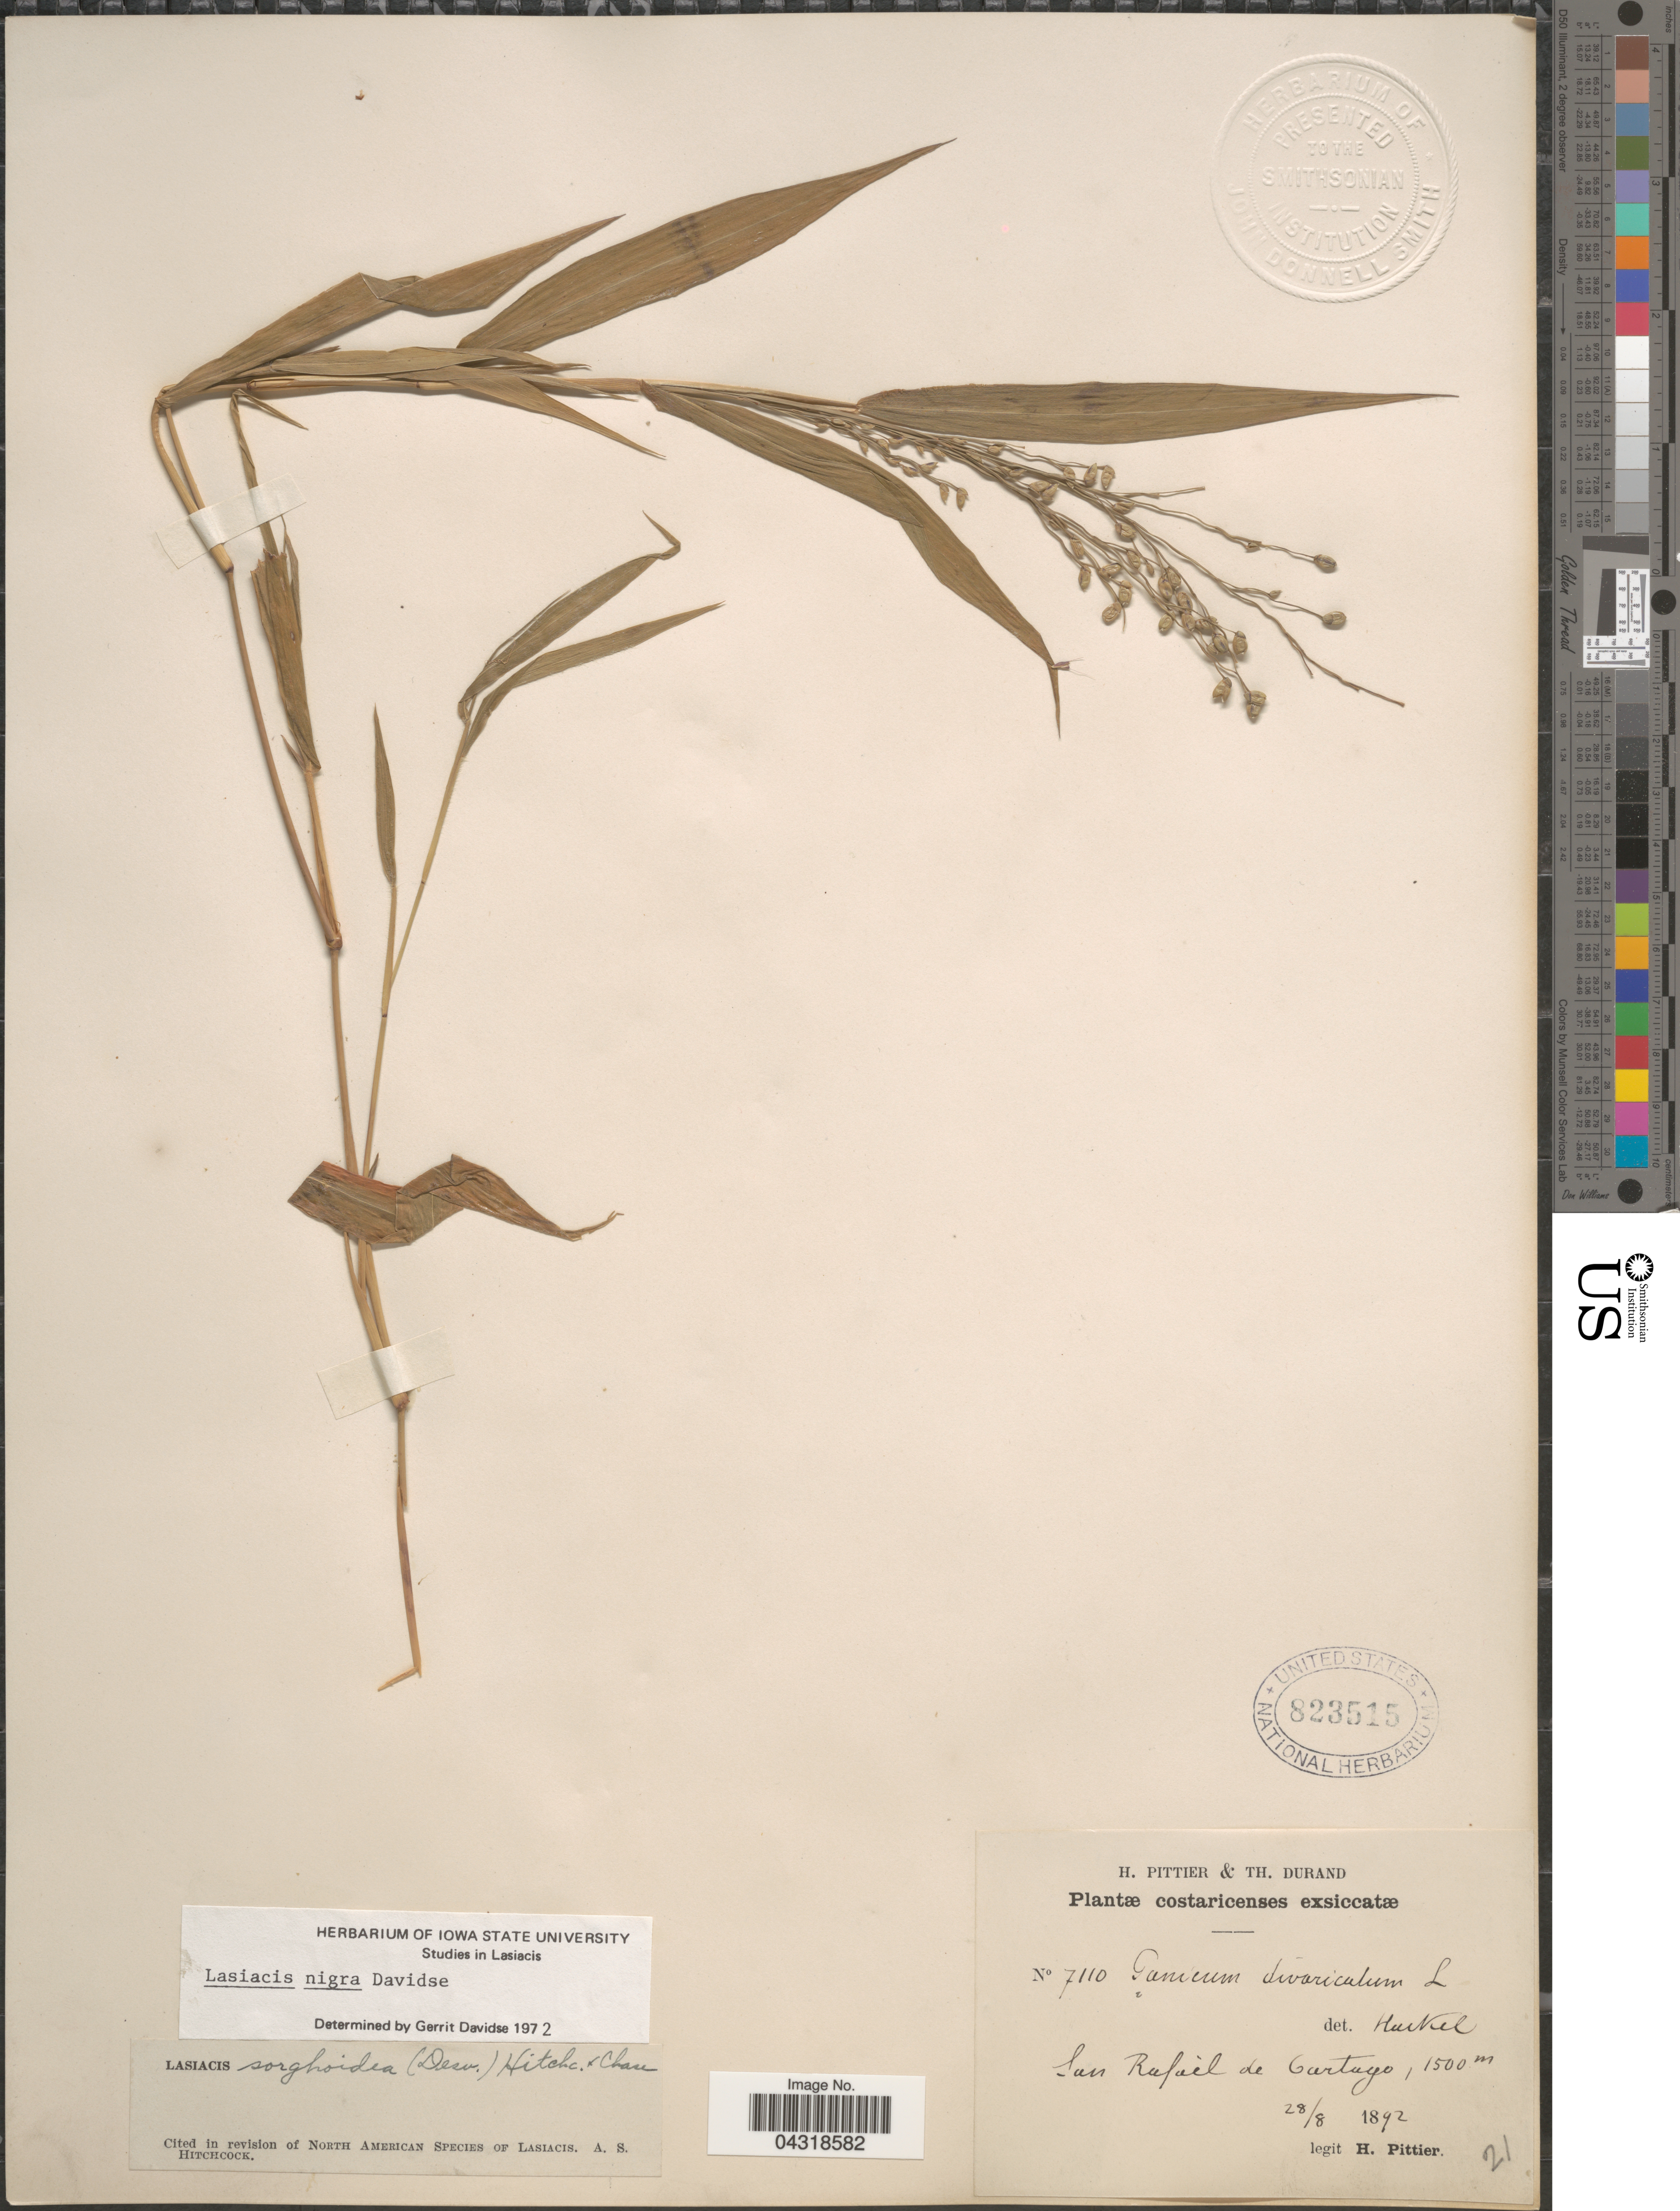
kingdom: Plantae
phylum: Tracheophyta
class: Liliopsida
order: Poales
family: Poaceae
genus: Lasiacis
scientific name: Lasiacis nigra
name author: Davidse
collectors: H. F. Pittier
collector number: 7110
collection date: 1892-08-28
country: Costa Rica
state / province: Cartago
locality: San Rafaèl de Cartago.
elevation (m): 1500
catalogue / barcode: US 823515